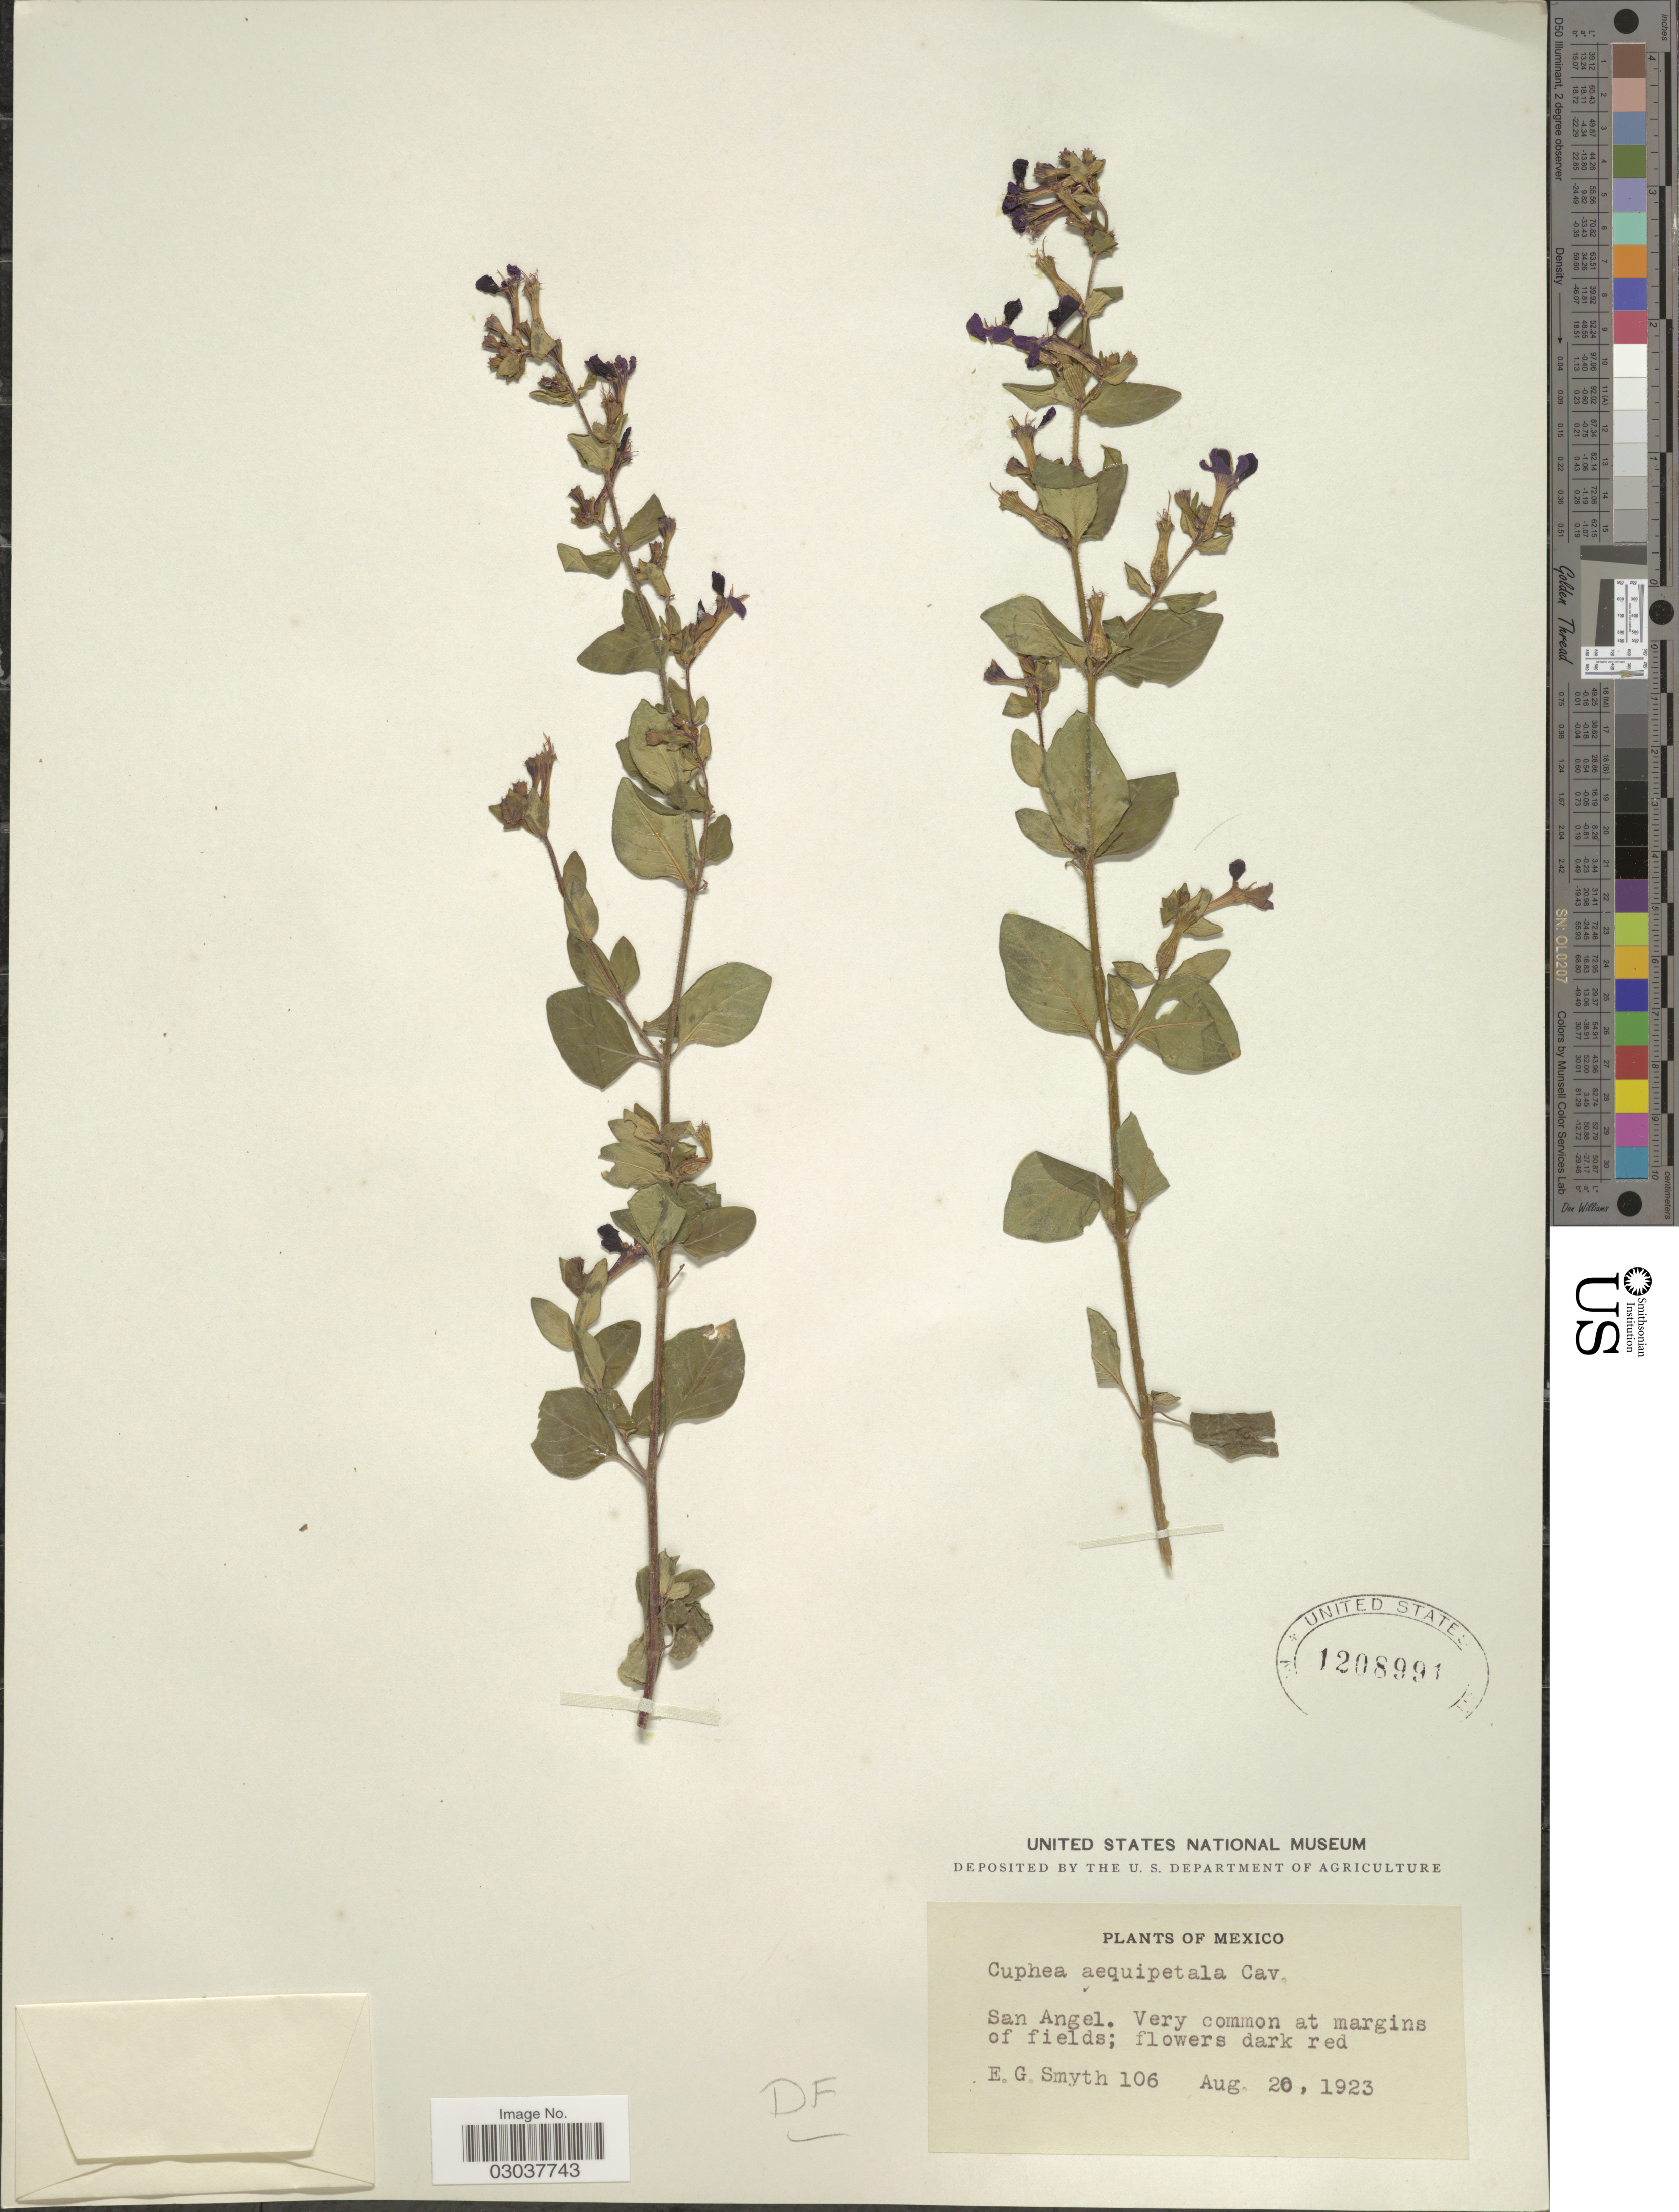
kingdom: Plantae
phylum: Tracheophyta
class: Magnoliopsida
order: Myrtales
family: Lythraceae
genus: Cuphea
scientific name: Cuphea aequipetala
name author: Cav.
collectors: E. Smyth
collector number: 106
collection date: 1923-08-20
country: Mexico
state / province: Distrito Federal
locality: D.F. San Angel. Very common at margins of fields.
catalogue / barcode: US 1208991